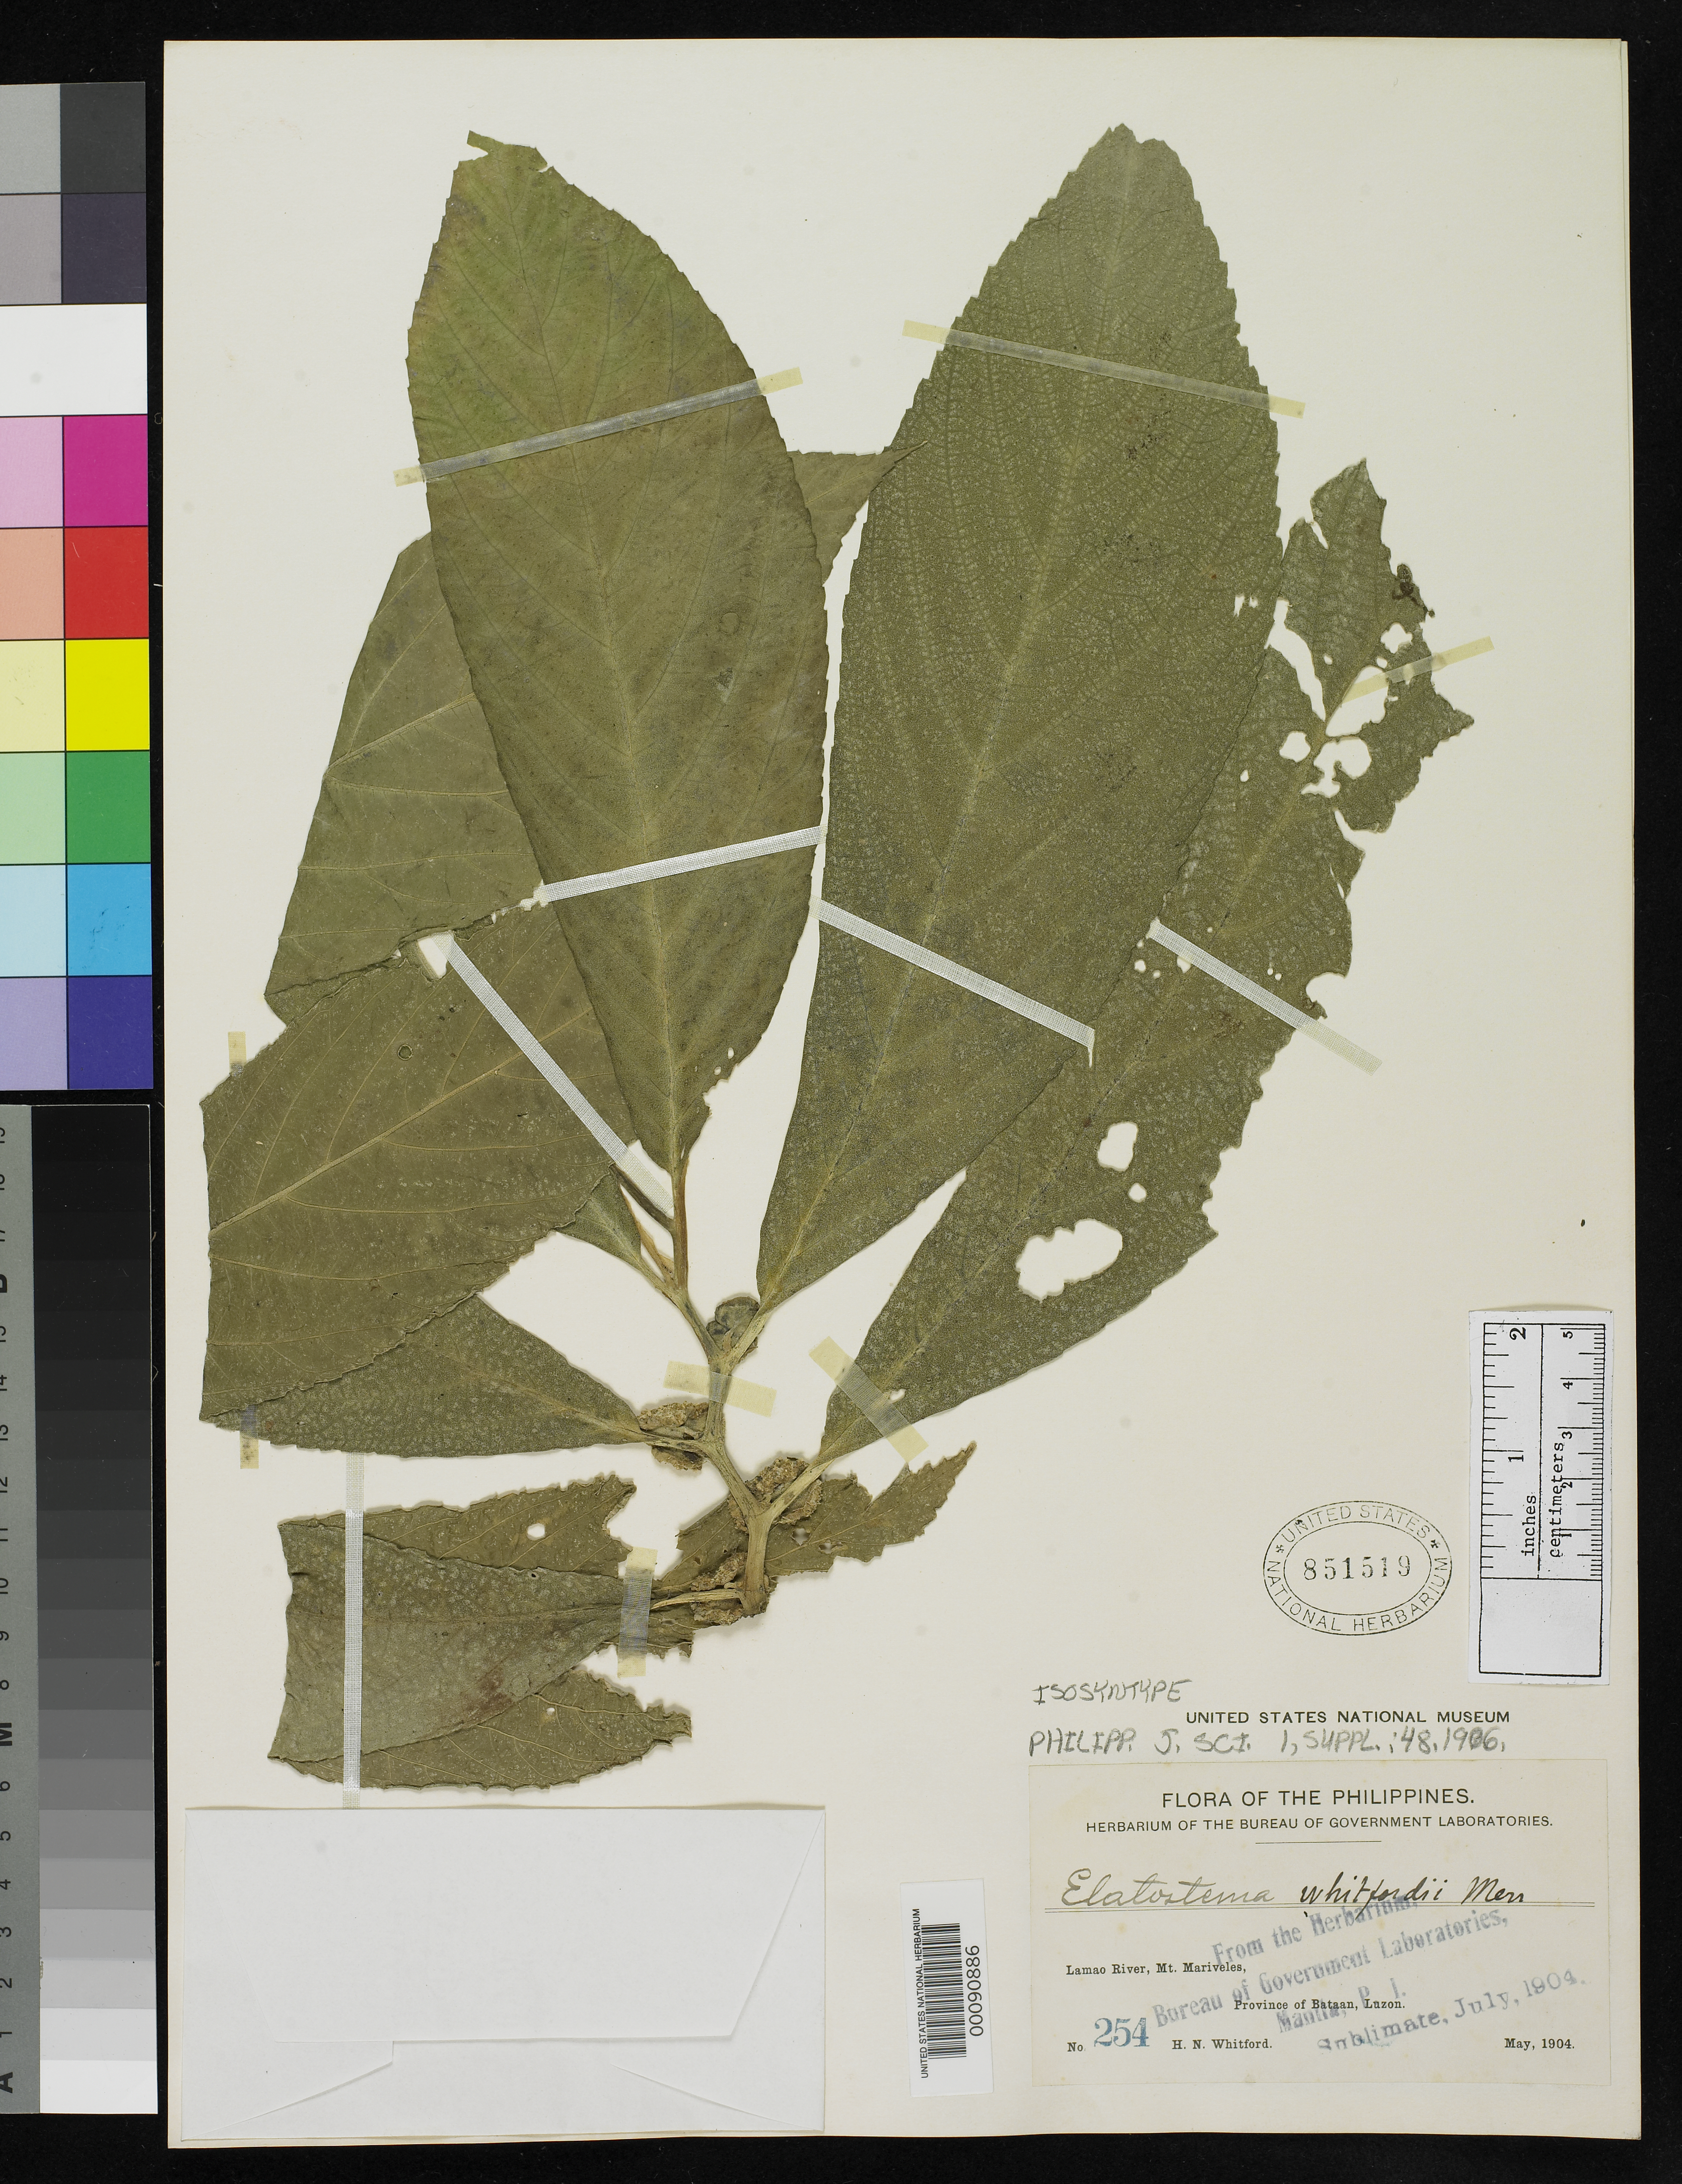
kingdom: Plantae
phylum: Tracheophyta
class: Magnoliopsida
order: Rosales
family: Urticaceae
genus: Elatostema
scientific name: Elatostema whitfordii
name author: Merr.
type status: Isosyntype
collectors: H. N. Whitford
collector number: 254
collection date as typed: May 1904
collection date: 1904-05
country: Philippines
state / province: Central Luzon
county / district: Bataan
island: Luzon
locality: Lamao River, Mt Mariveles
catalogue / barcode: US 851519